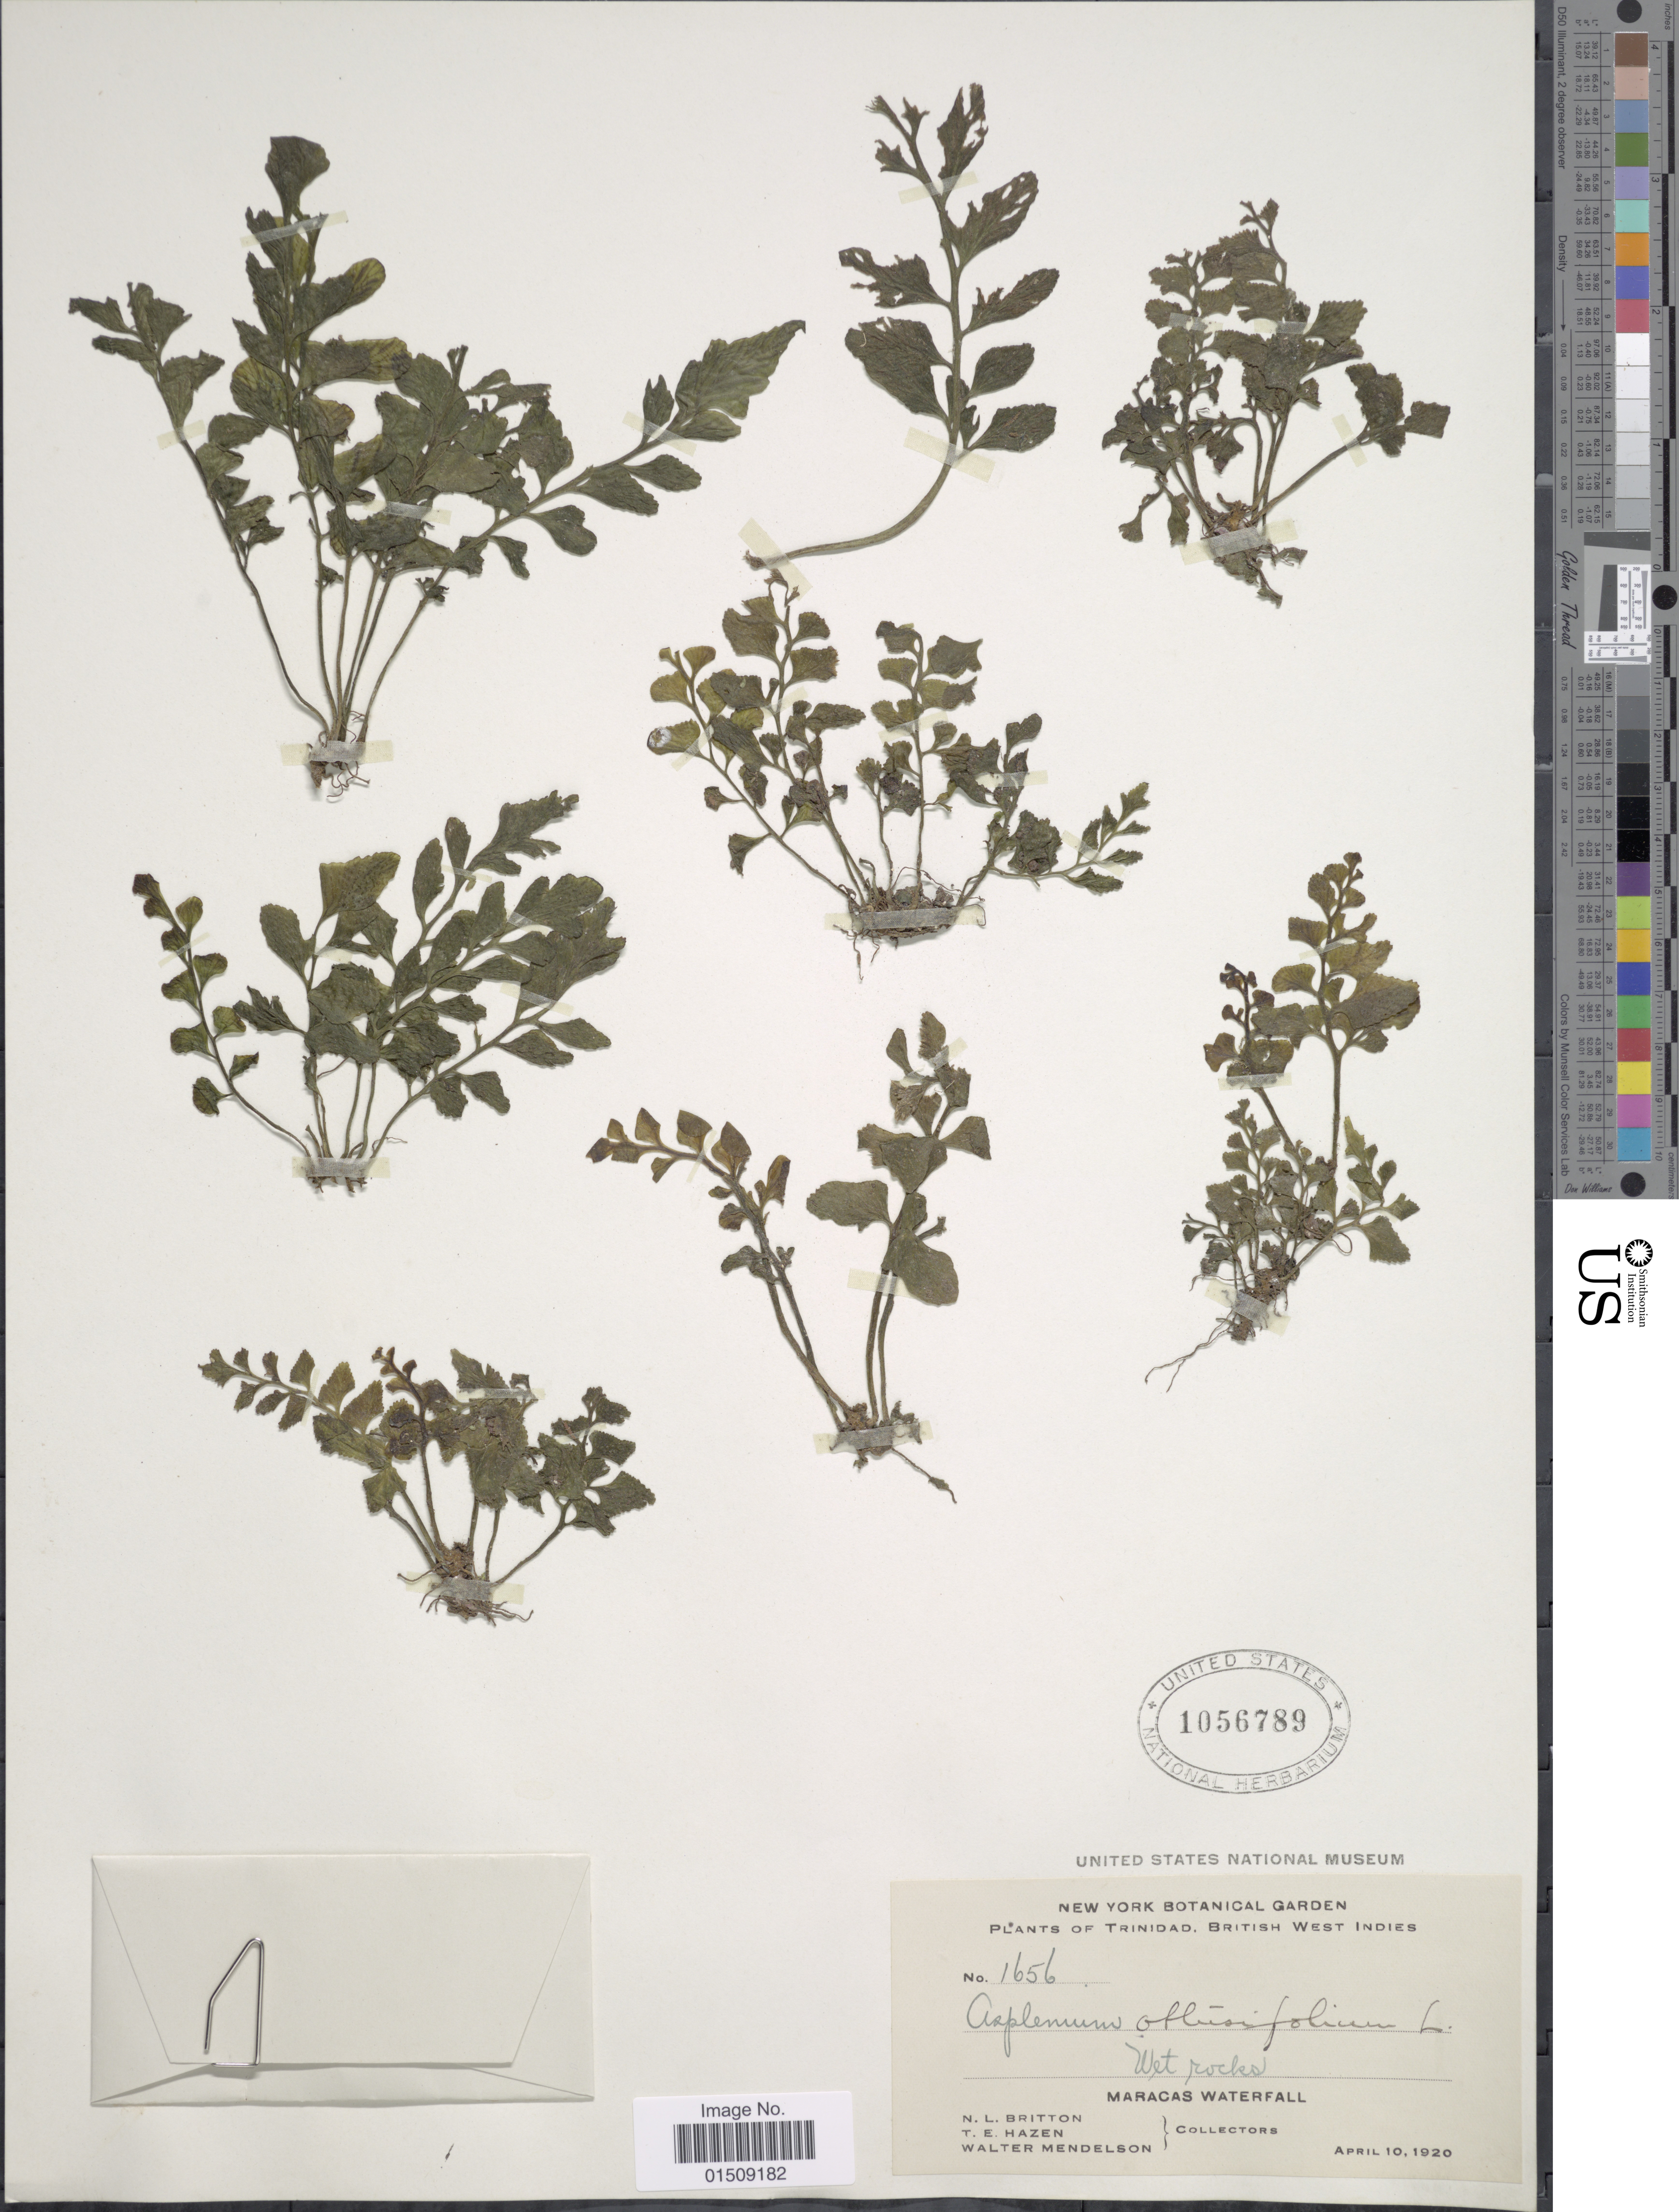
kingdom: Plantae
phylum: Tracheophyta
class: Polypodiopsida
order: Polypodiales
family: Aspleniaceae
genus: Asplenium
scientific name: Asplenium obtusifolium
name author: L.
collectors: N. Britton, T. E. Hazen & W. Mendelson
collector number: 1656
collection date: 1920-04-10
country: Trinidad and Tobago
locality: Trinidad, British West Indies, Maracas Waterfall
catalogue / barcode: US 1056789